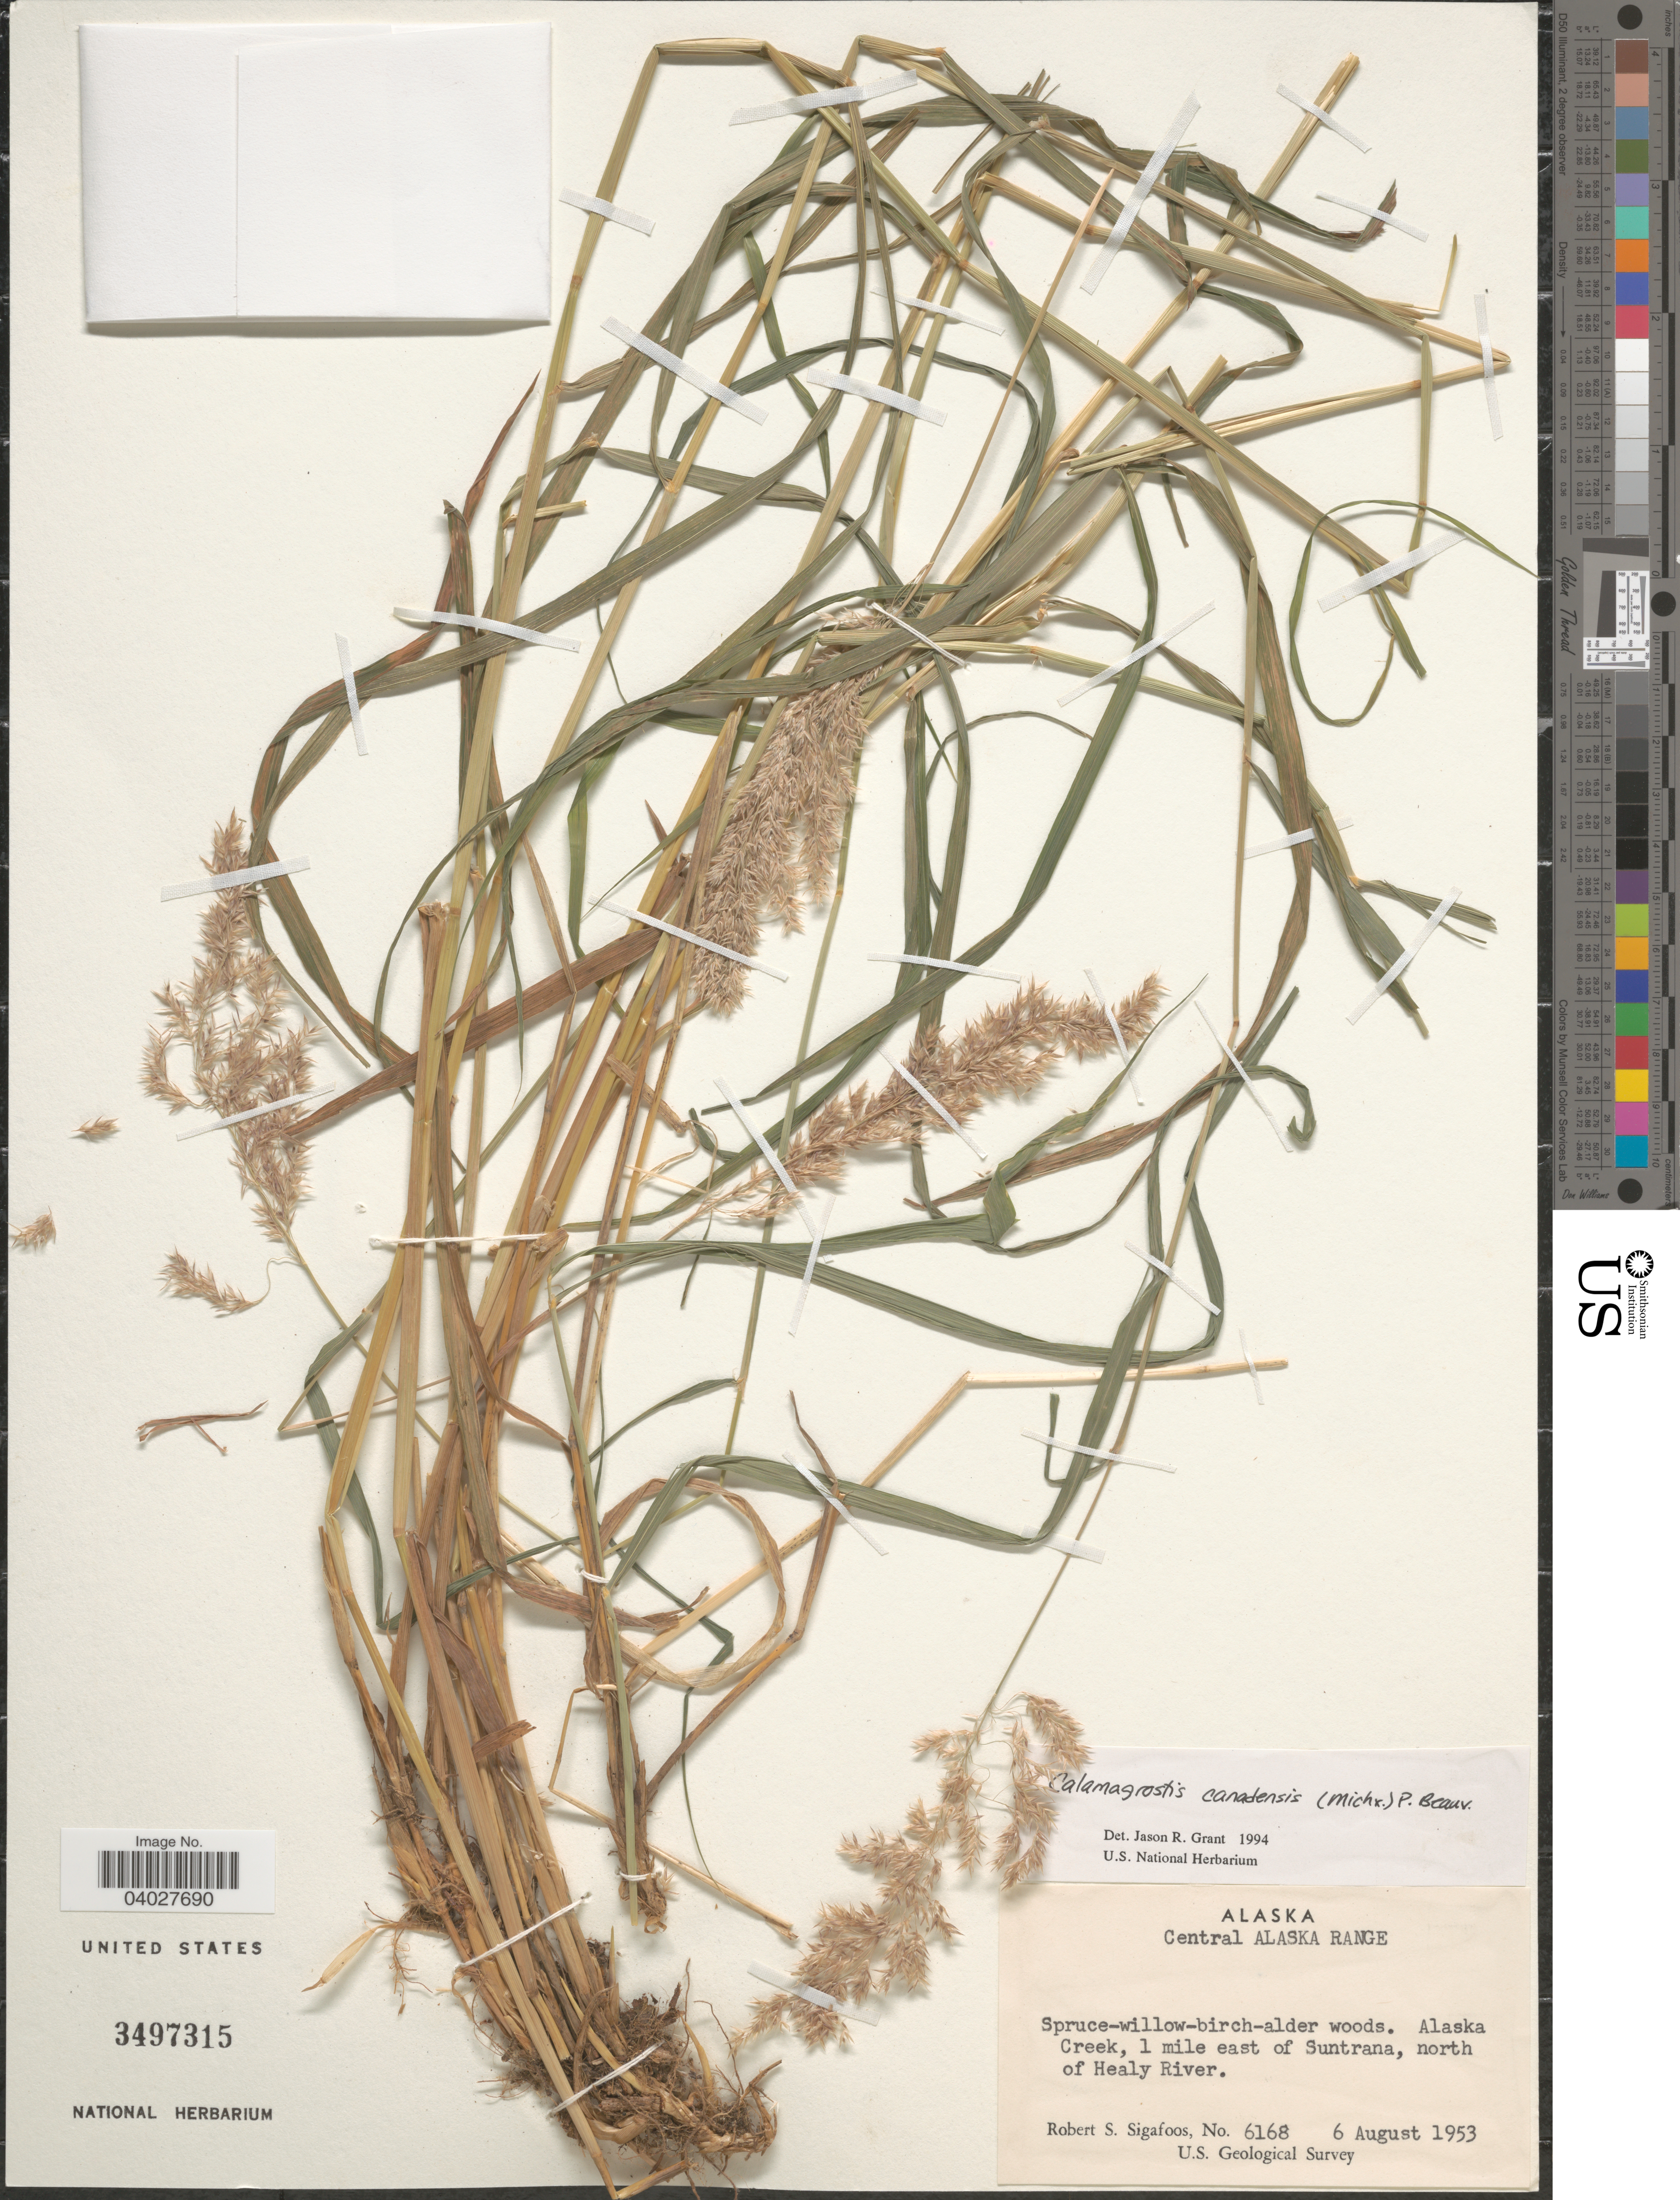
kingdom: Plantae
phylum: Tracheophyta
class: Liliopsida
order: Poales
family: Poaceae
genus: Calamagrostis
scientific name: Calamagrostis canadensis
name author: (Michx.) P. Beauv.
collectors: R. Sigafoos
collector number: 6168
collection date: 1953-08-06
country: United States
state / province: Alaska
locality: Central Alaska Range. Alaska Creek, 1 miles east of Suntrana, north of Healy River.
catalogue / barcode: US 3497315